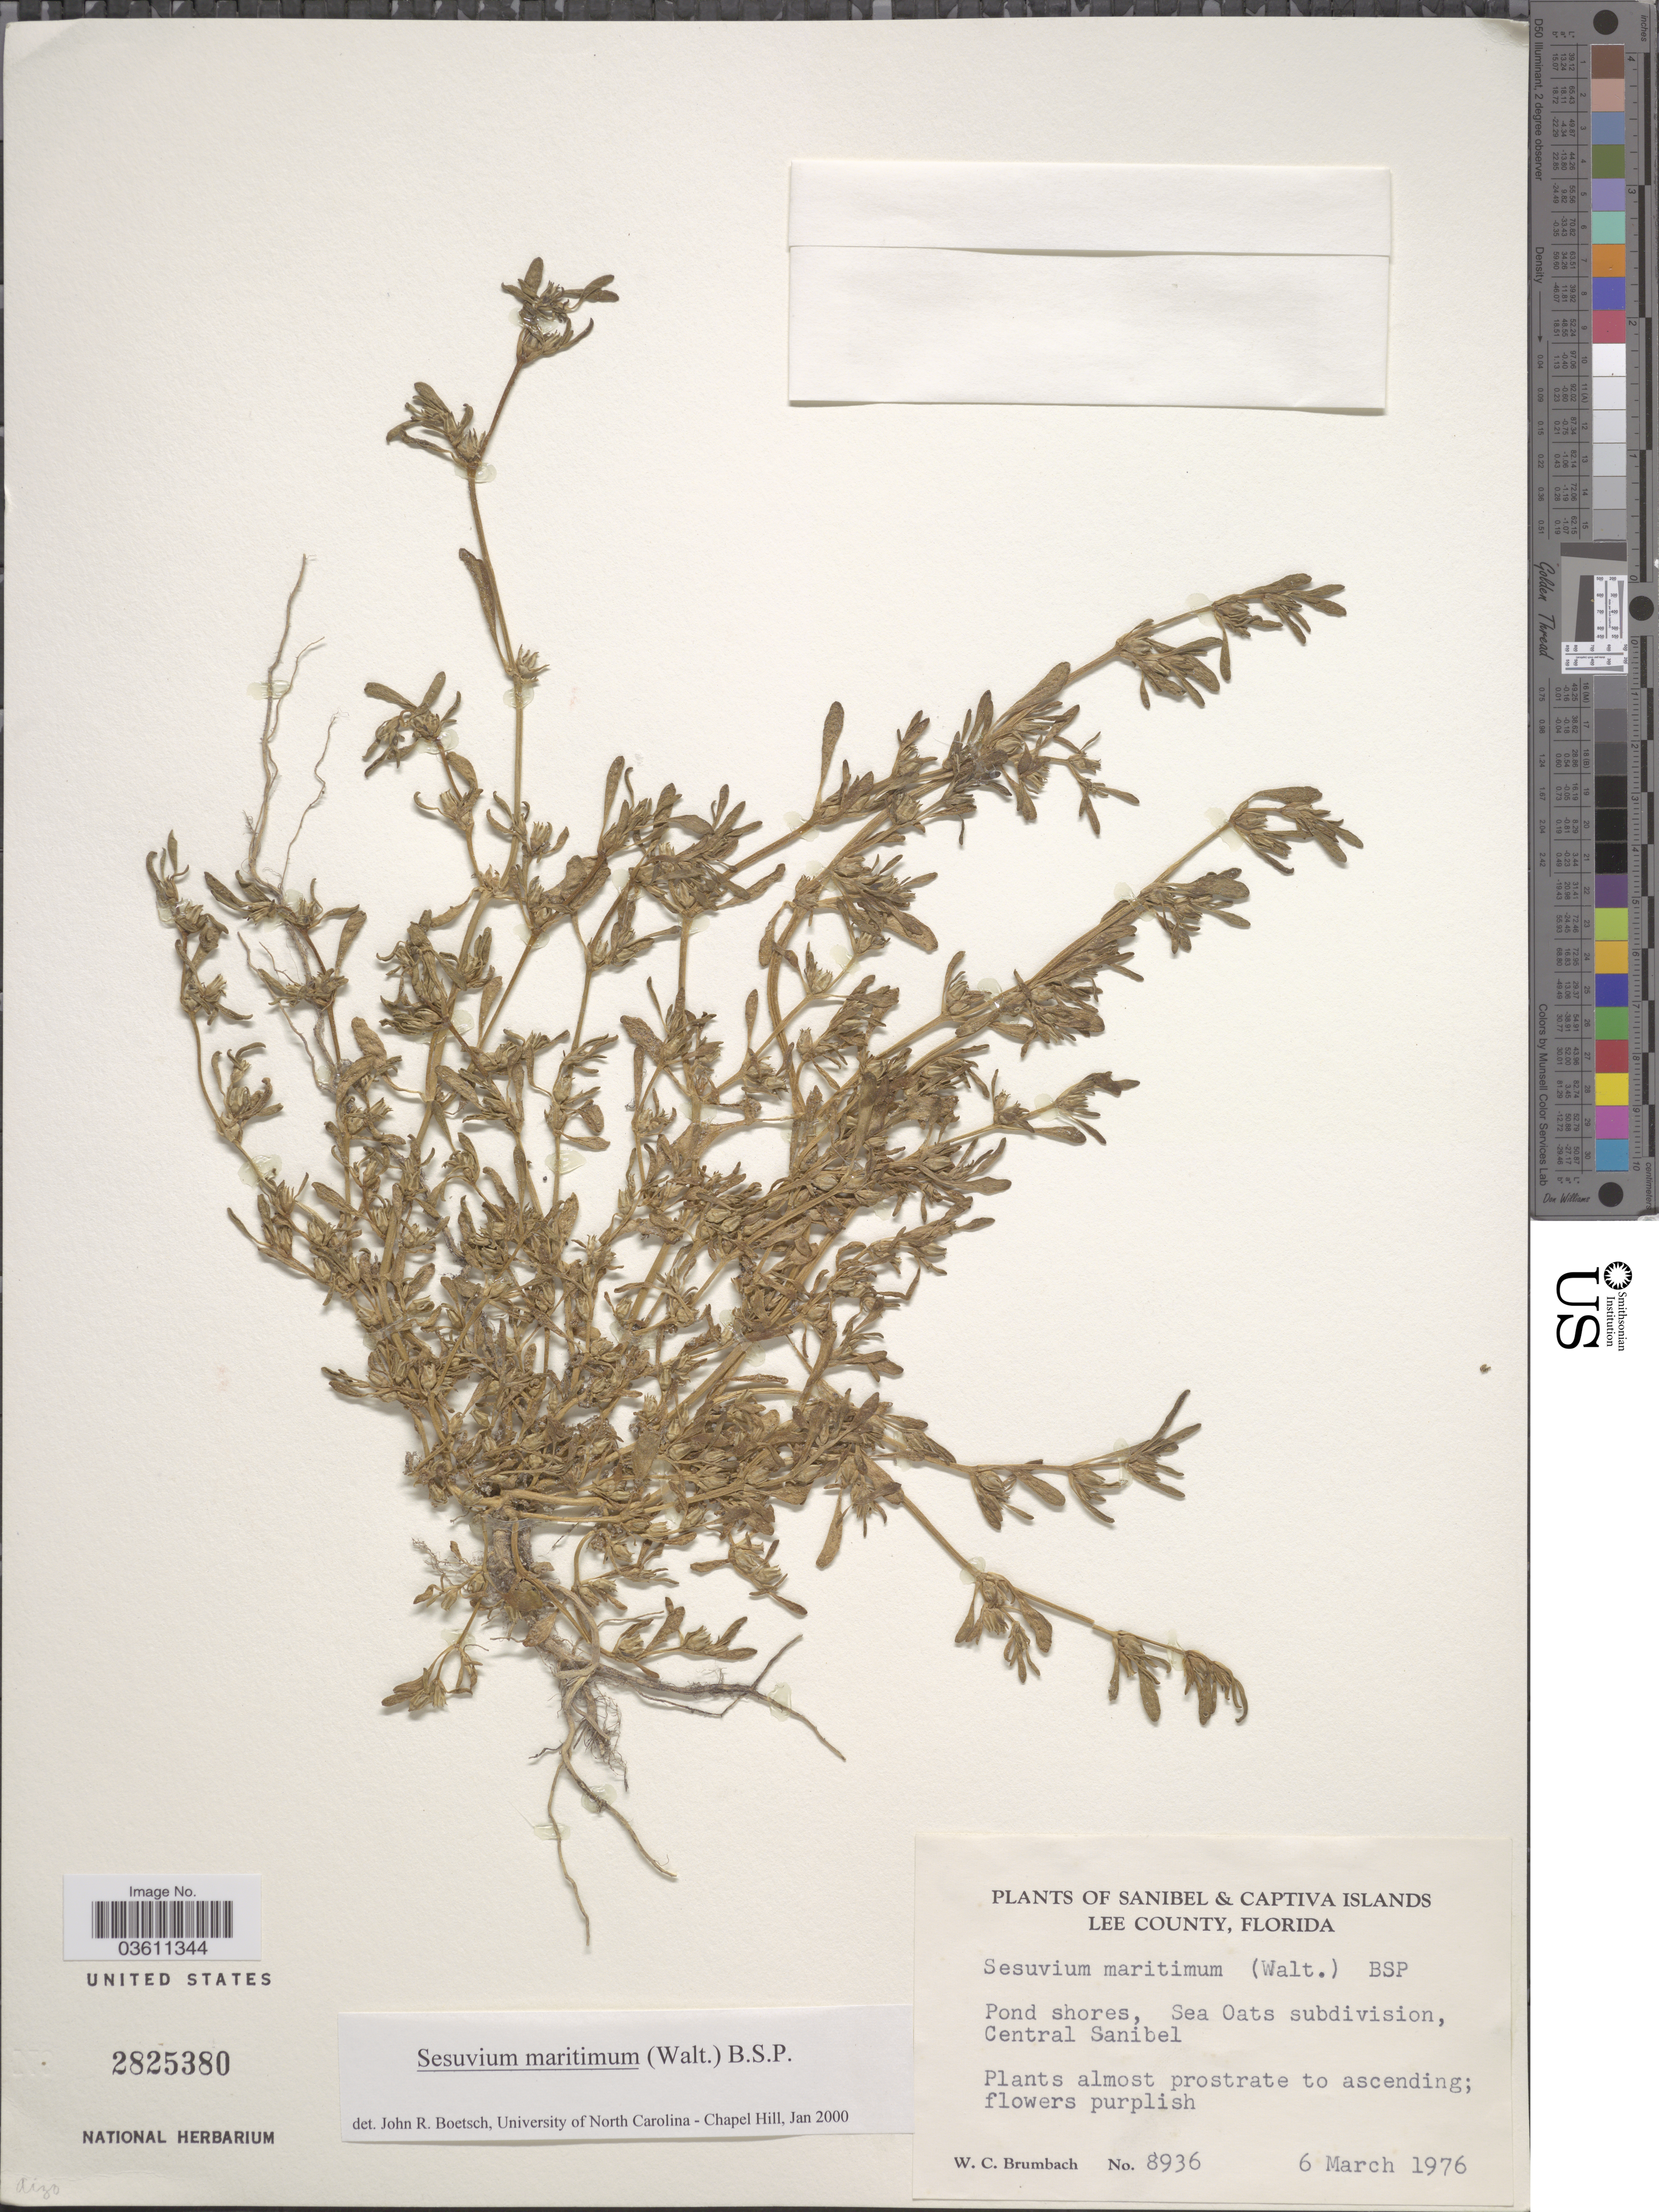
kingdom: Plantae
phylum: Tracheophyta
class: Magnoliopsida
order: Caryophyllales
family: Aizoaceae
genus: Sesuvium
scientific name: Sesuvium maritimum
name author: (Walter) Britton, Stearns & Poggenb.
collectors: W. C. Brumbach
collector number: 8936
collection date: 1976-03-06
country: United States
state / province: Florida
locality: Lee County. Pond shores, Sea Oats subdivision, Central Sanibel.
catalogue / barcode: US 2825380